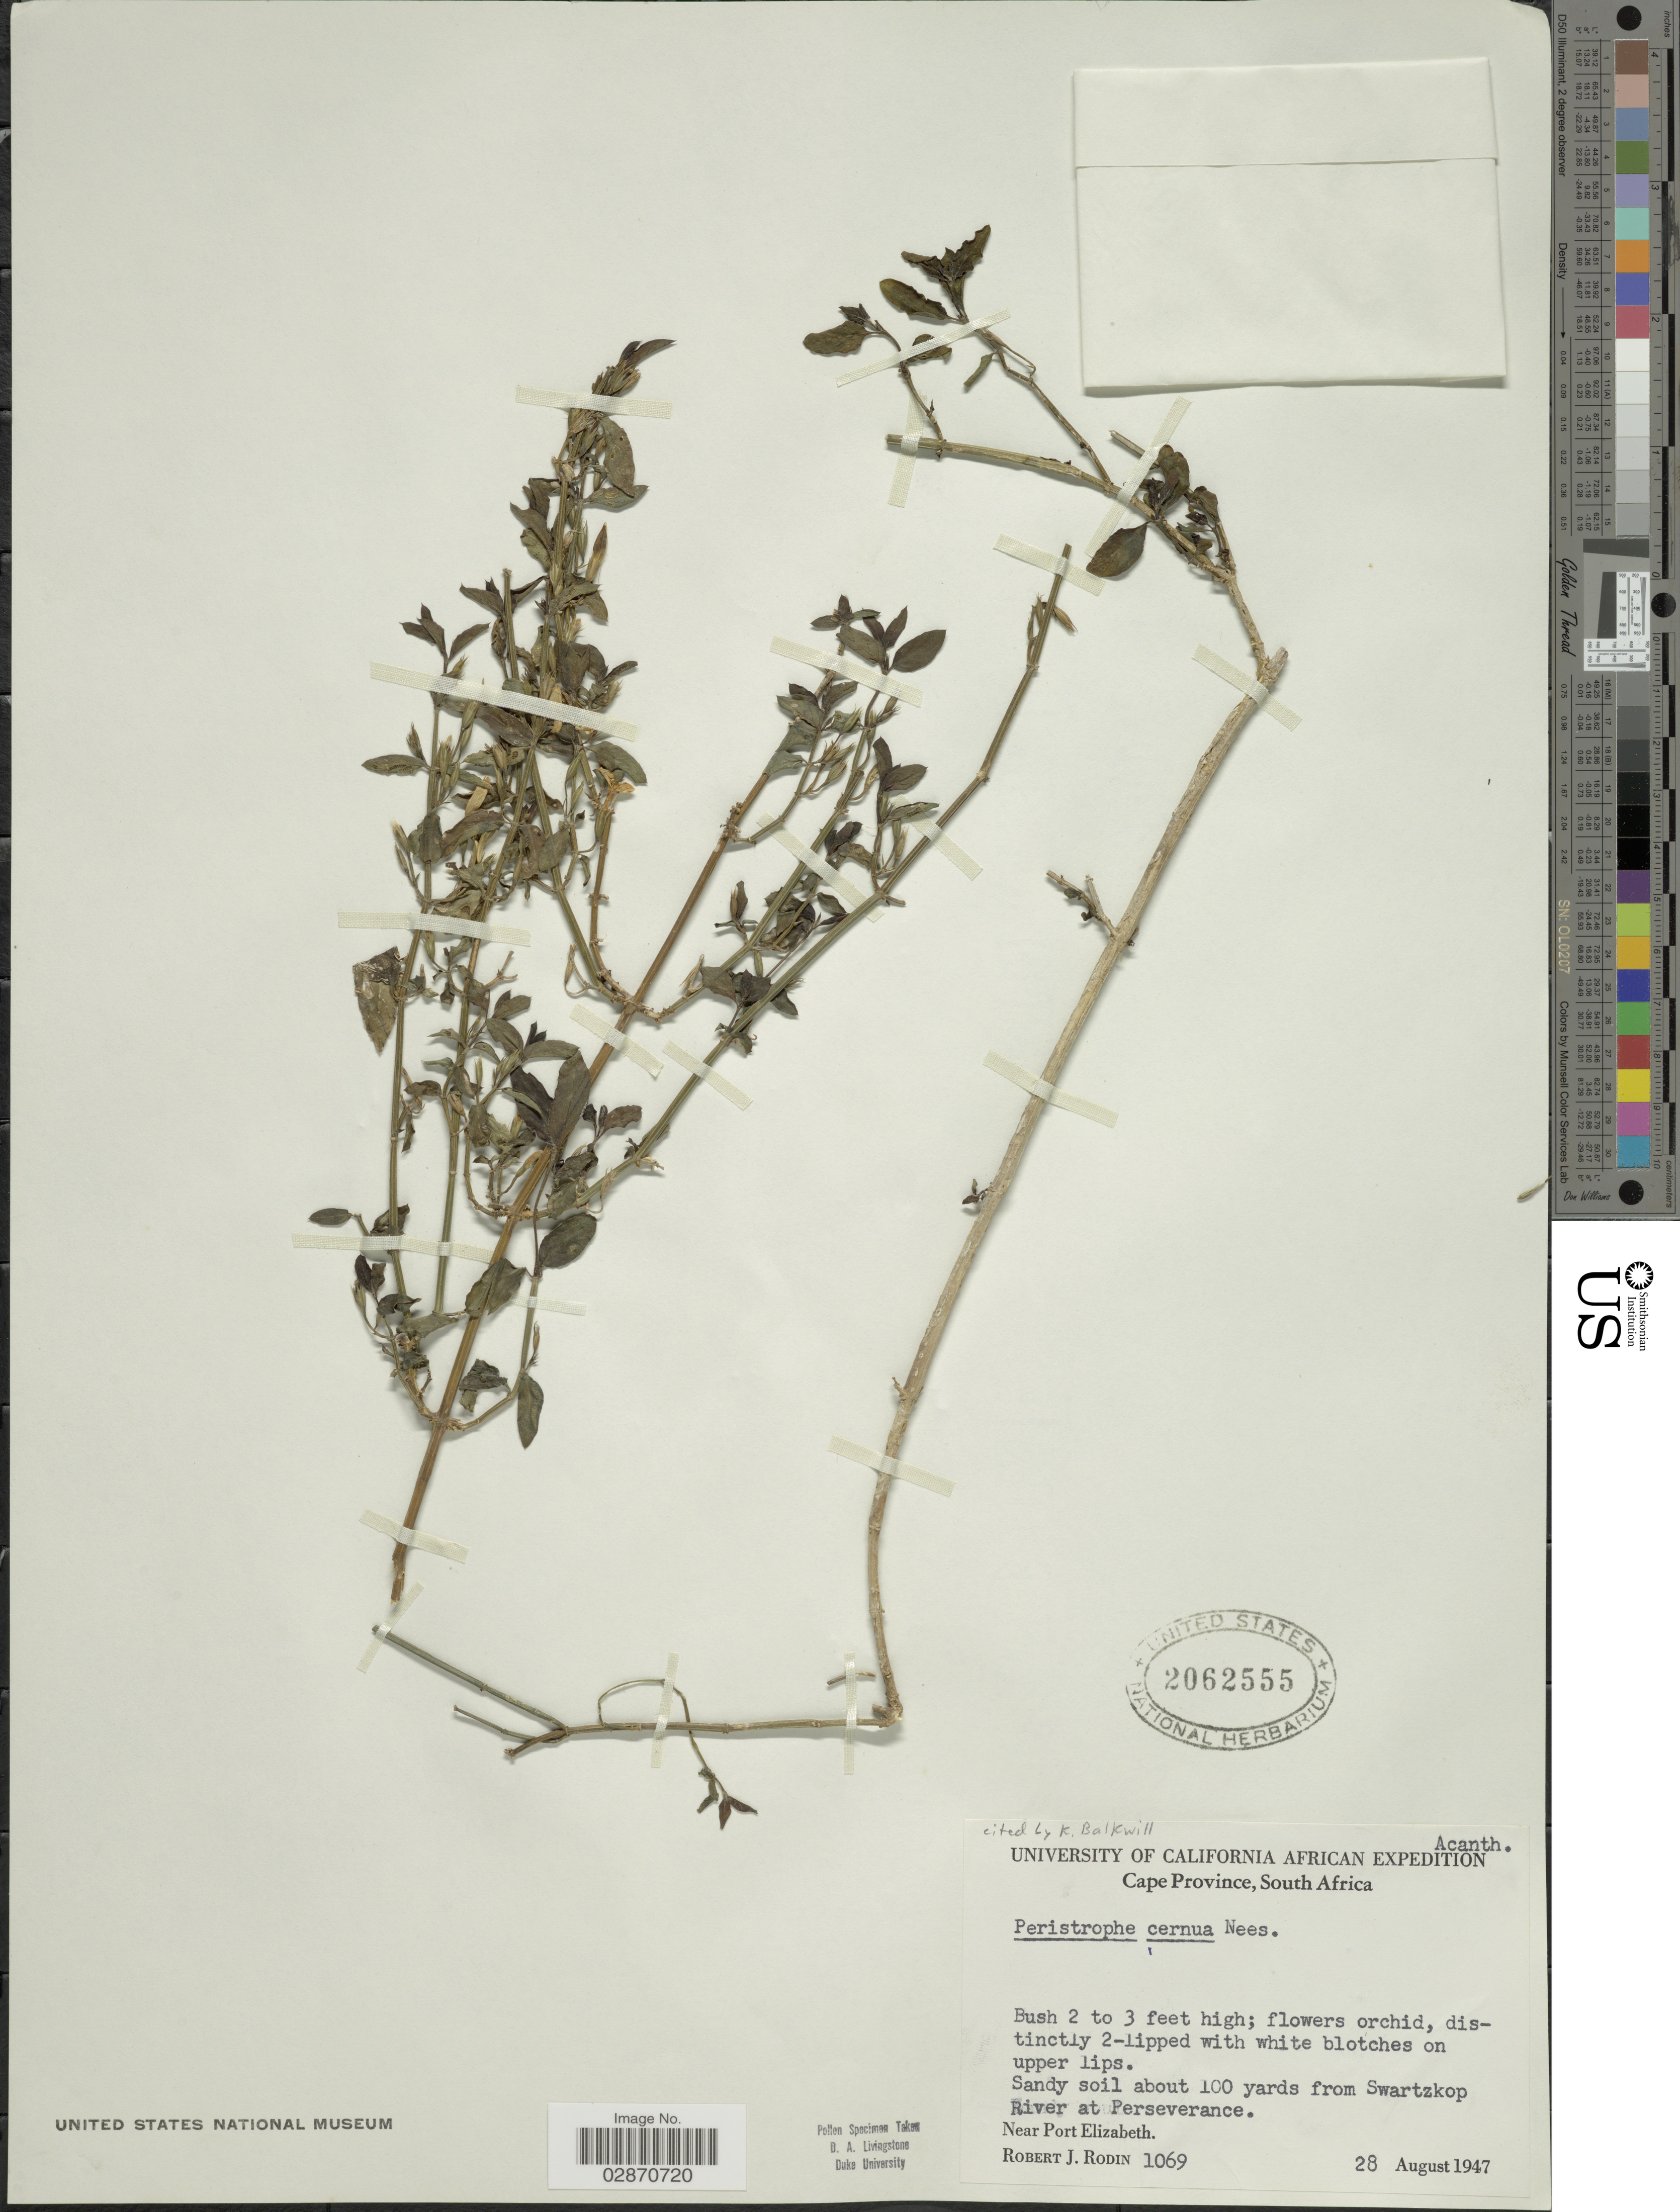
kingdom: Plantae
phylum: Tracheophyta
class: Magnoliopsida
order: Lamiales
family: Acanthaceae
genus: Peristrophe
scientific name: Peristrophe cernua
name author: Nees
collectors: R. J. Rodin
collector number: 1069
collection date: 1947-08-28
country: South Africa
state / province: Eastern Cape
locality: About 100 yards from Swartzkop. River at perseverance. Near Port Elizabeth.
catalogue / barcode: US 2062555